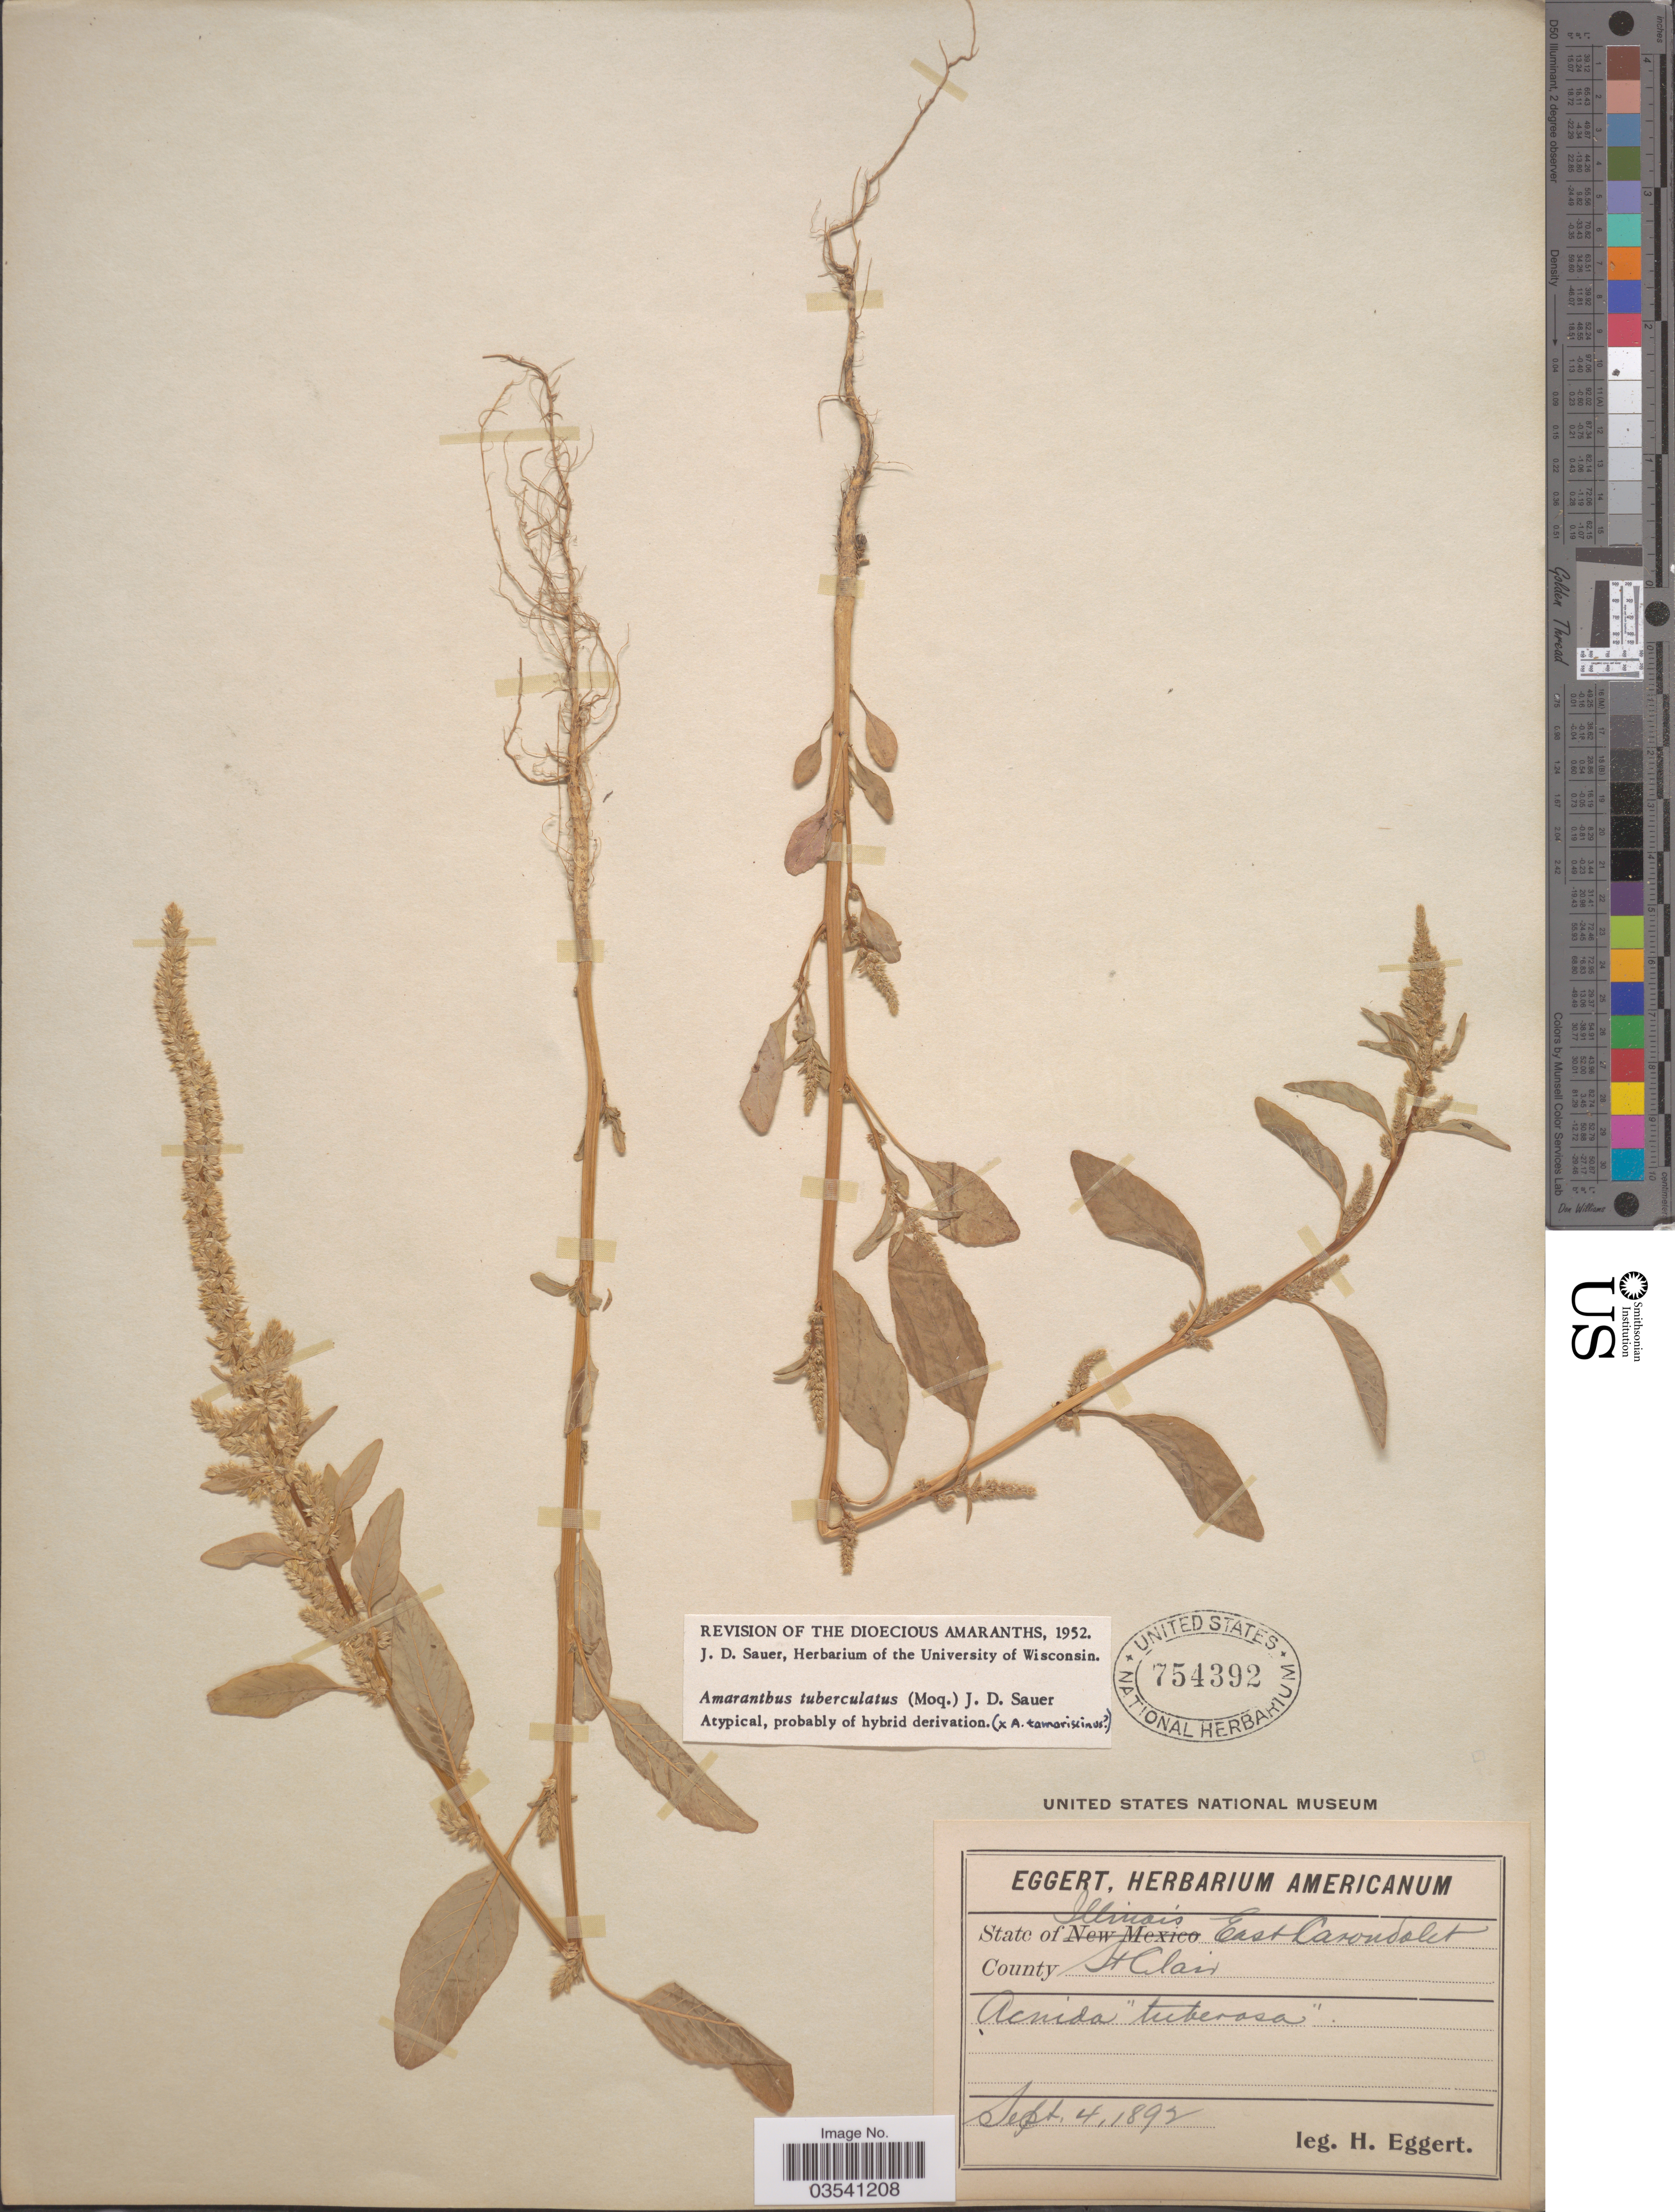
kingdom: Plantae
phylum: Tracheophyta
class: Magnoliopsida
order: Caryophyllales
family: Amaranthaceae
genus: Amaranthus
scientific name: Amaranthus tuberculatus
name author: (Moq.) J.D. Sauer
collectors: H. Eggert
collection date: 1892-09-04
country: United States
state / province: Illinois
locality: East Carondelet. County St. Clair.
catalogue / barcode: US 754392